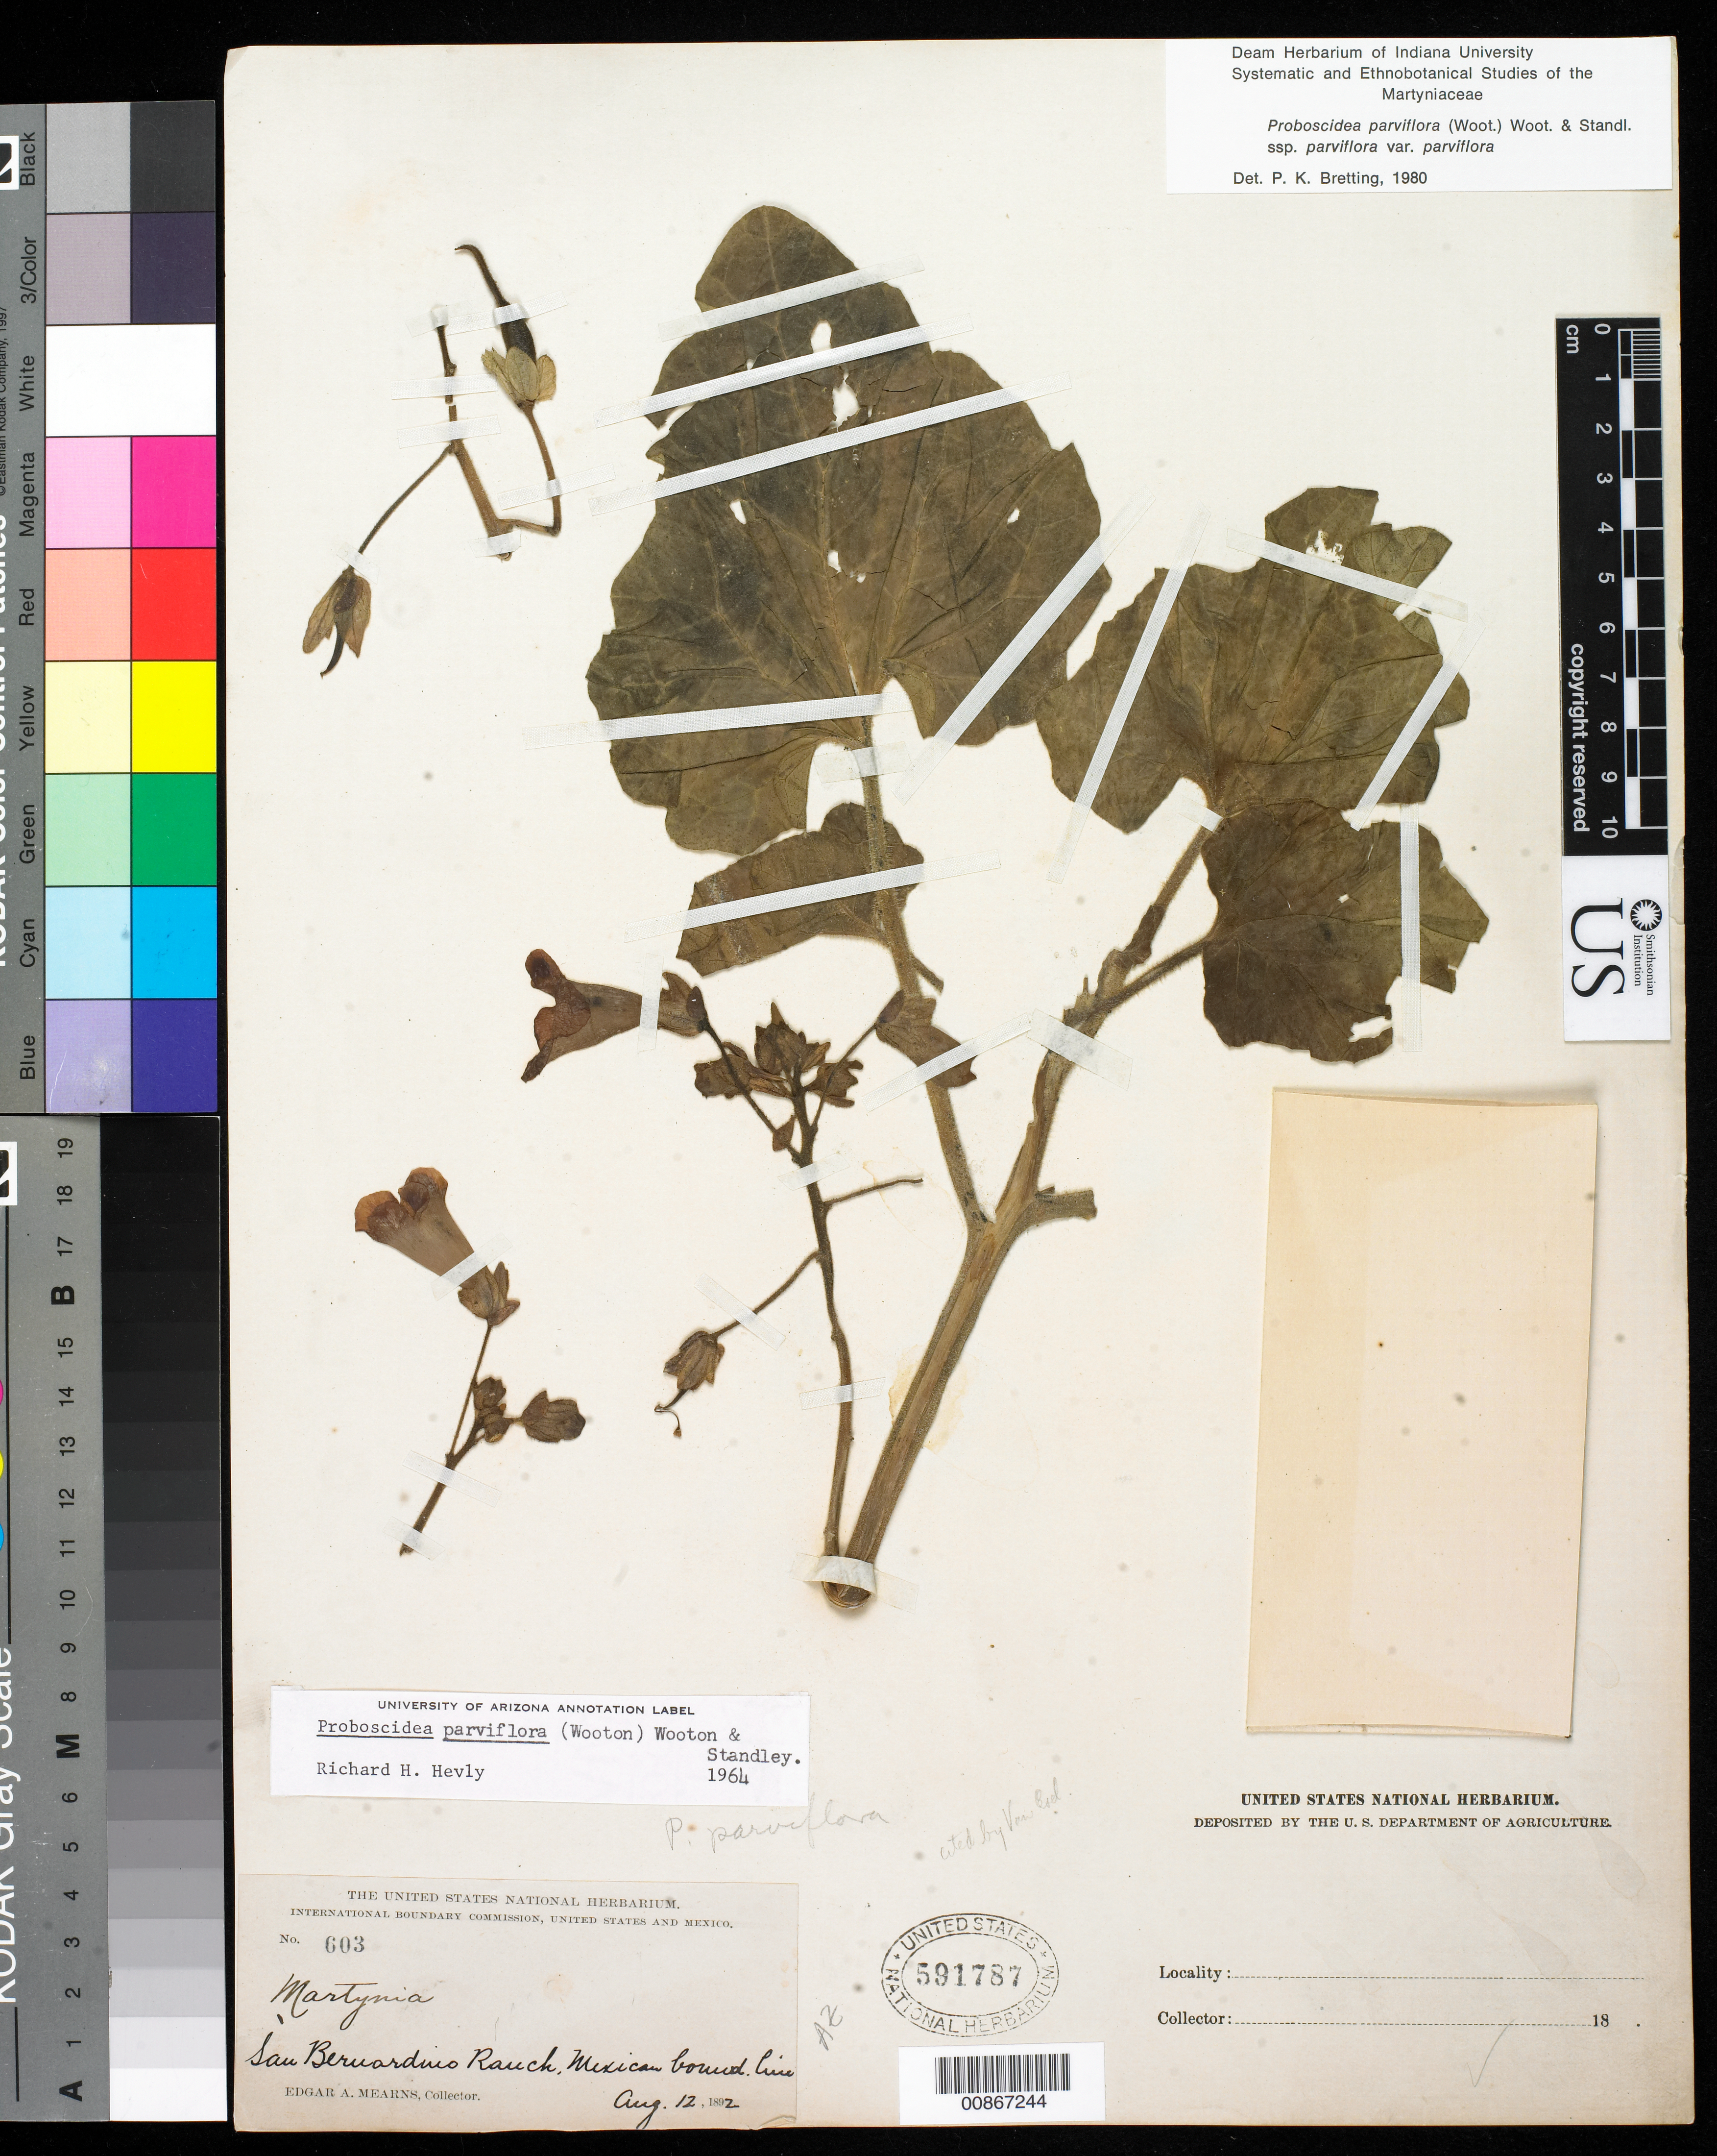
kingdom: Plantae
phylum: Tracheophyta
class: Magnoliopsida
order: Lamiales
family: Martyniaceae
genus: Proboscidea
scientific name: Proboscidea parviflora subsp. parviflora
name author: (Wooton) Wooton & Standl.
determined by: Bretting, Peter K.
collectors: E. A. Mearns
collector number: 603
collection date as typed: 12 Aug 1892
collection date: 1892-08-12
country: United States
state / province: Arizona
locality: San Bernardino Ranch, Mexican Boundary Line.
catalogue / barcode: US 591787